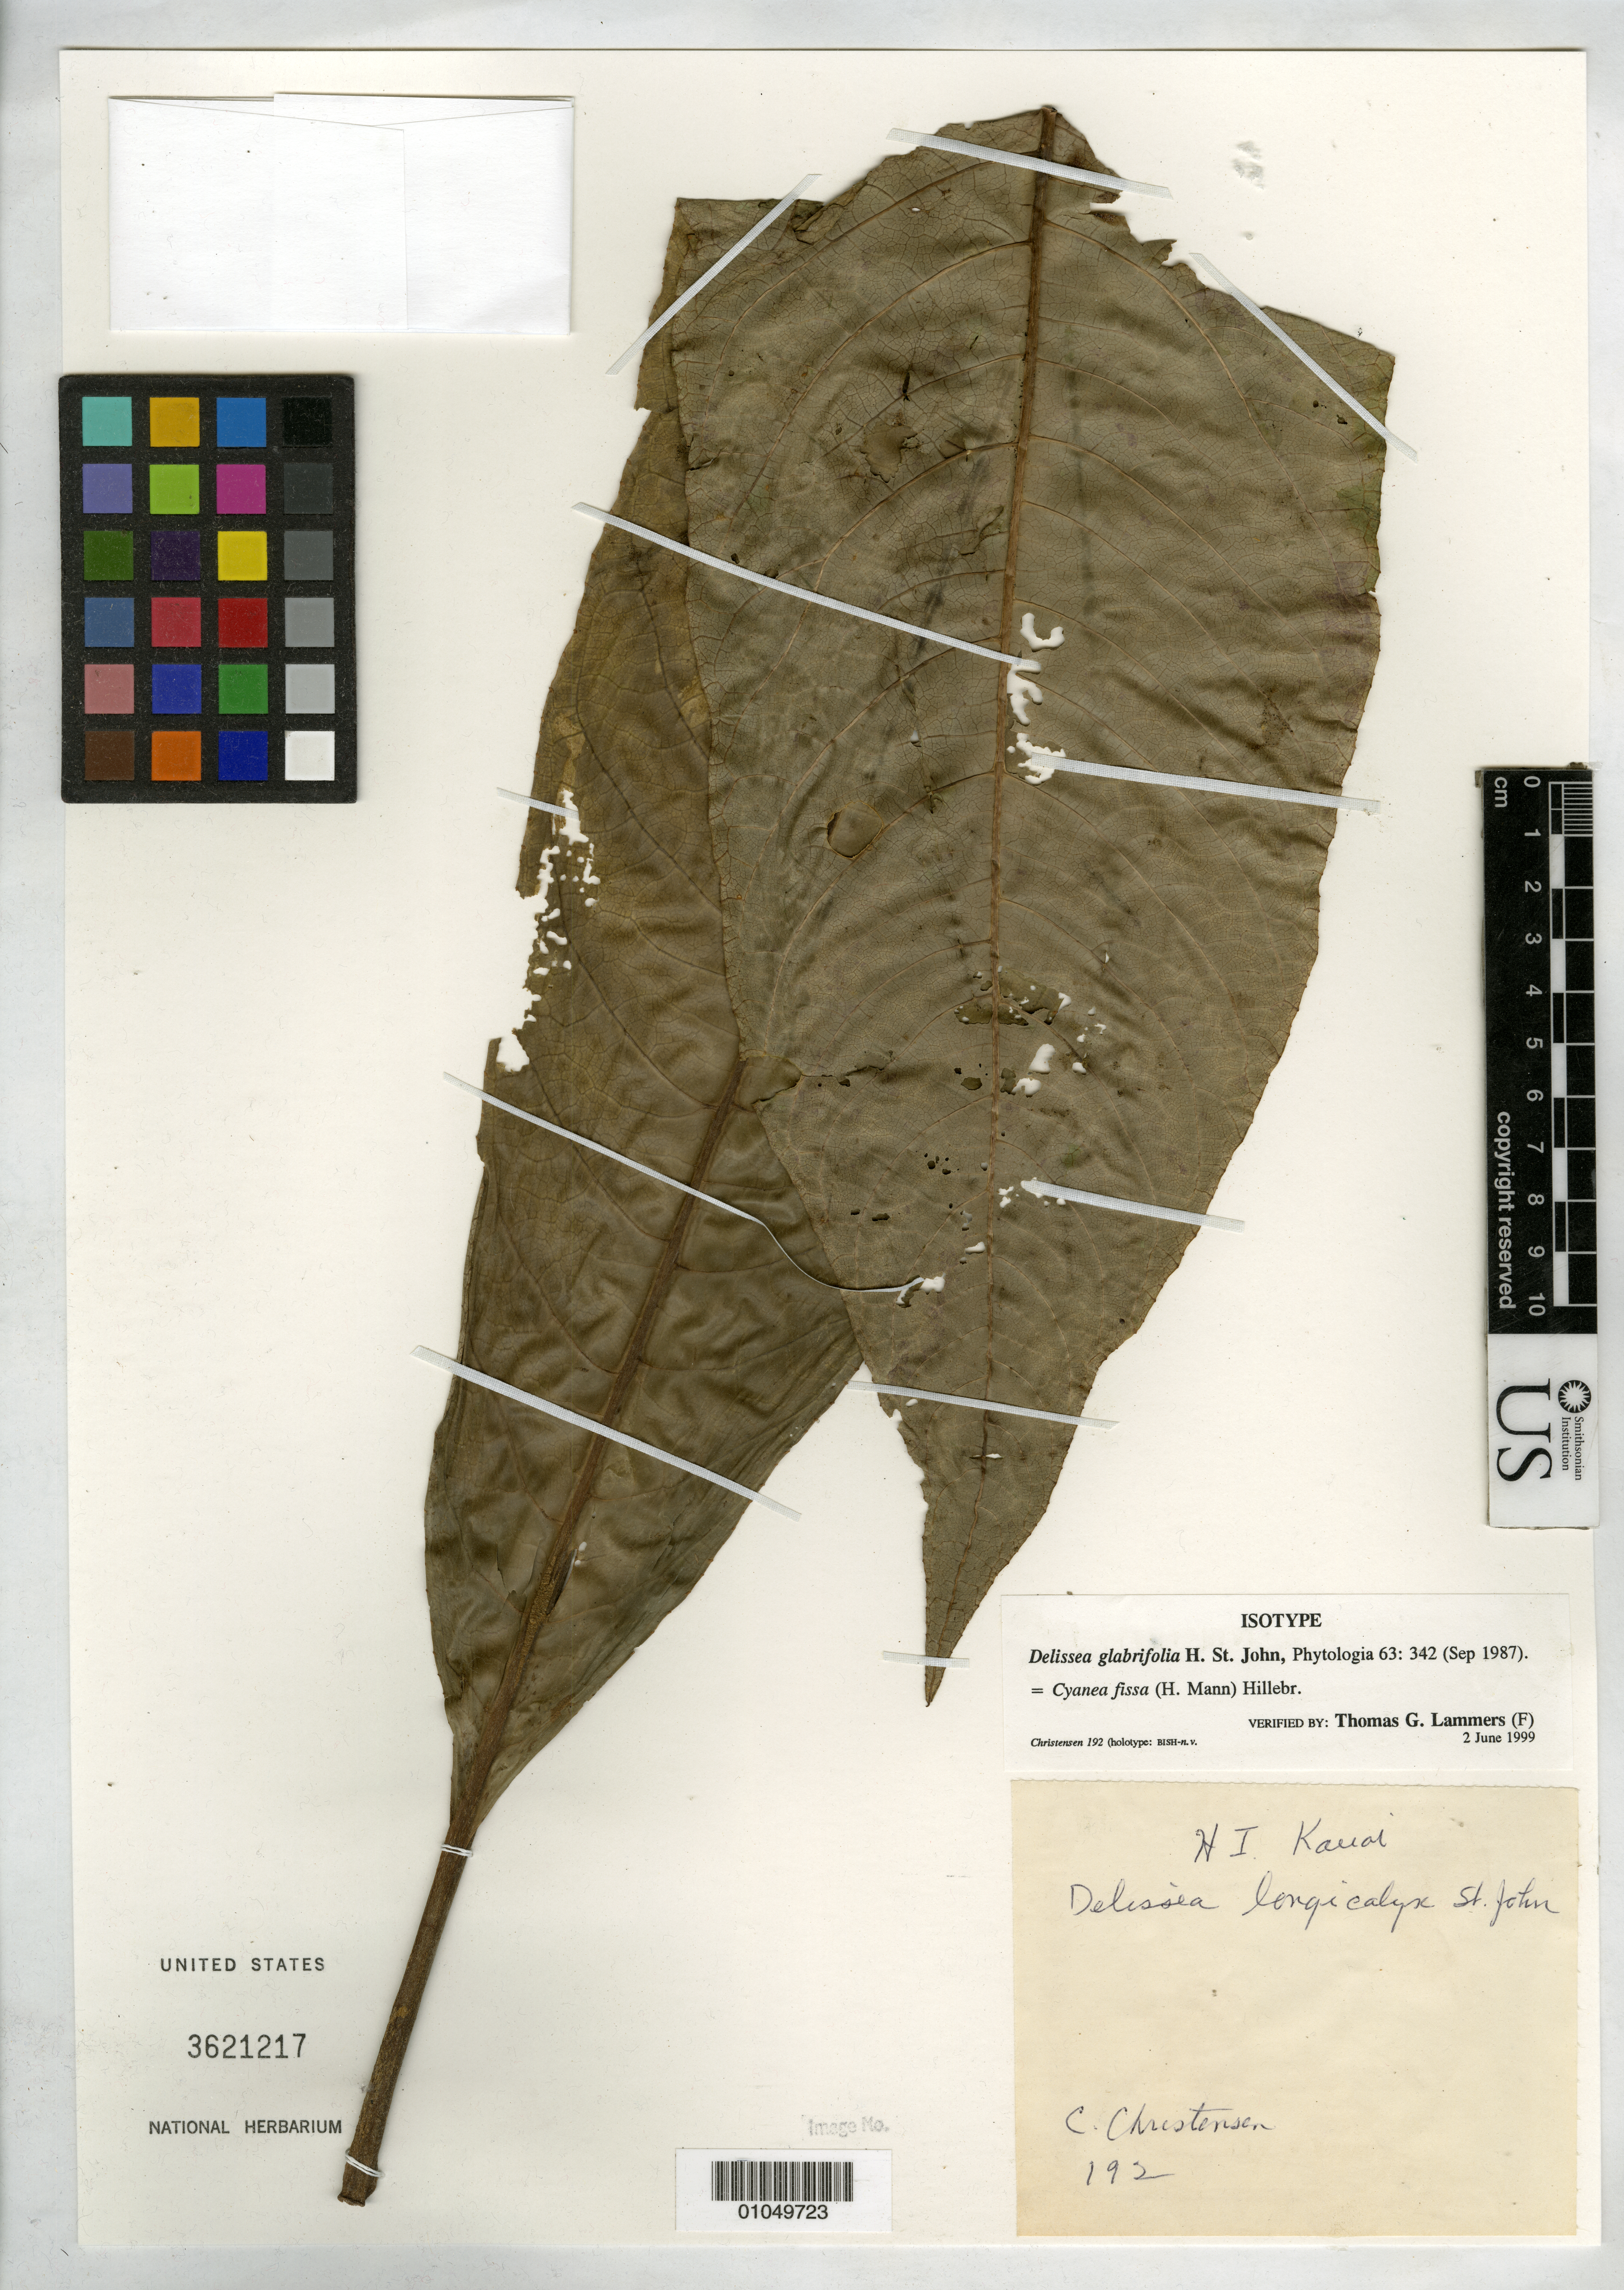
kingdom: Plantae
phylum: Tracheophyta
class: Magnoliopsida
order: Asterales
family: Campanulaceae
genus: Delissea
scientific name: Delissea glabrifolia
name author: H. St. John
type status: Isotype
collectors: C. Christensen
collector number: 192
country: United States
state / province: Hawaii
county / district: Kauai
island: Kaua'i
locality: Kauai. [Protologue, "Kauai I., Waioli-Waipa"]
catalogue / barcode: US 3621217